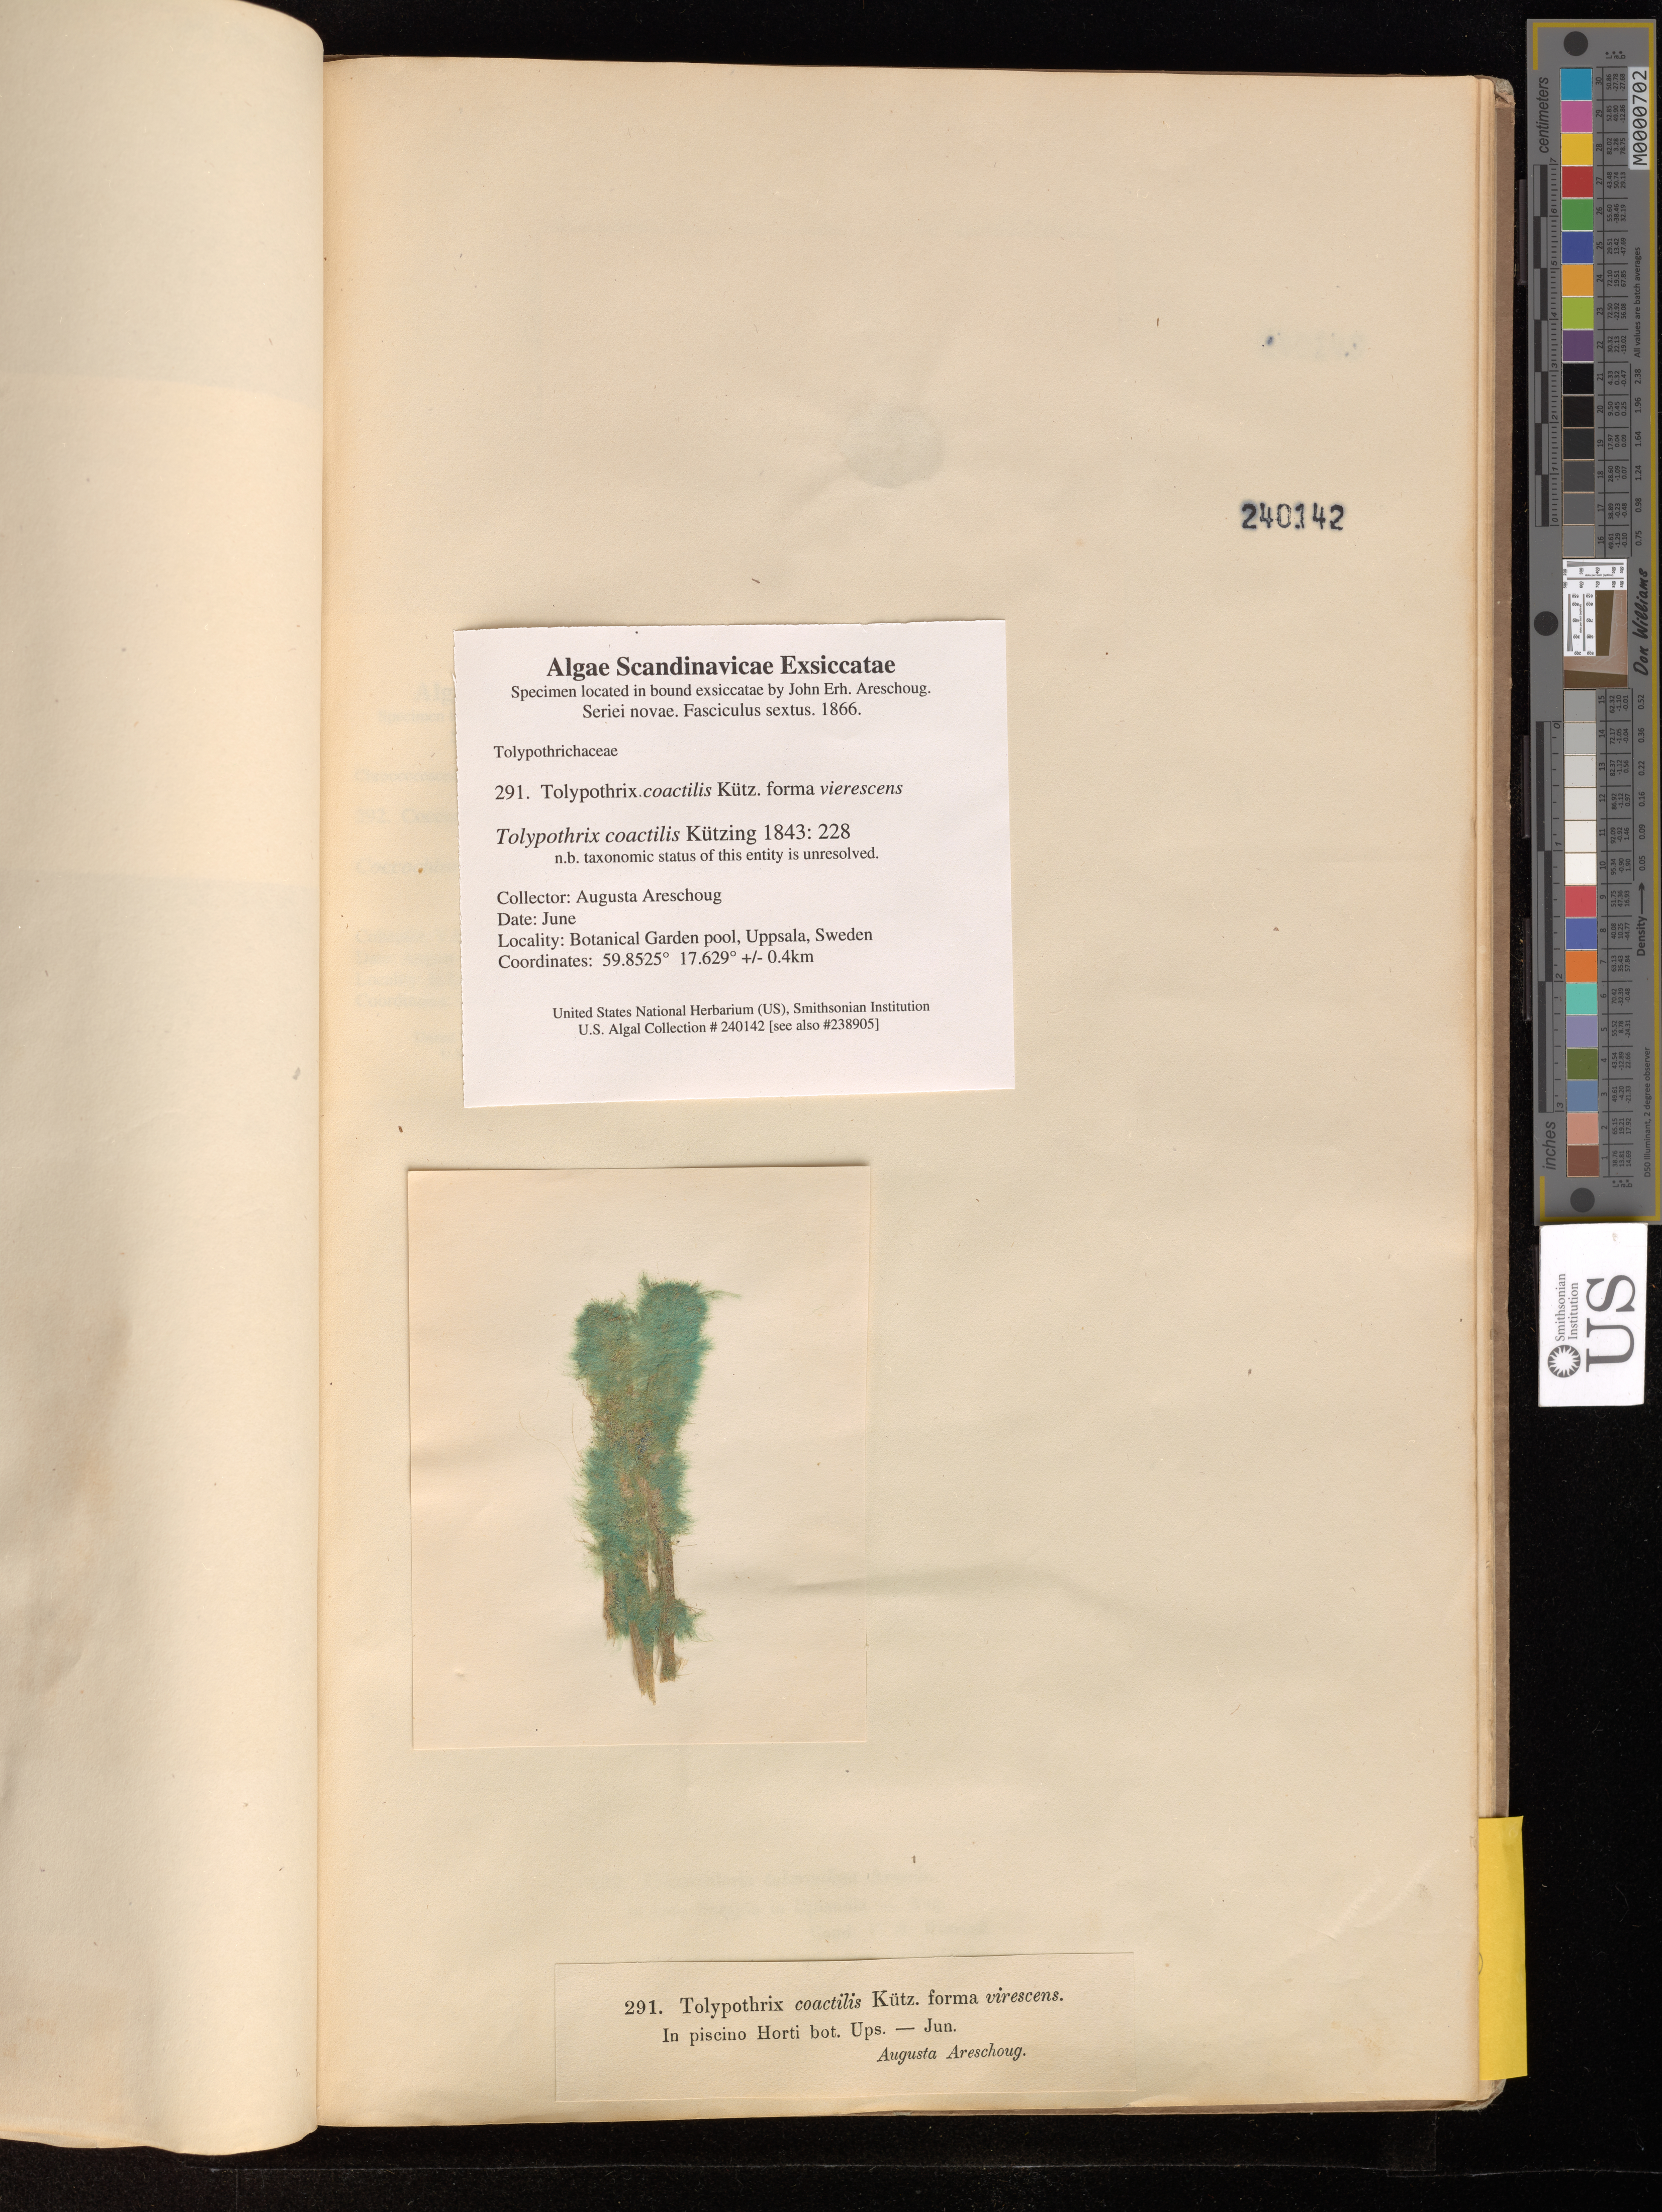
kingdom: Bacteria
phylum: Cyanobacteria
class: Cyanobacteriia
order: Cyanobacteriales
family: Tolypothrichaceae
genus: Tolypothrix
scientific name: Tolypothrix coactilis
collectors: A. Areschoug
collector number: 292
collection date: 1866-06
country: Sweden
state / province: Uppsala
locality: Botanical Garden pool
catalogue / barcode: US 240142